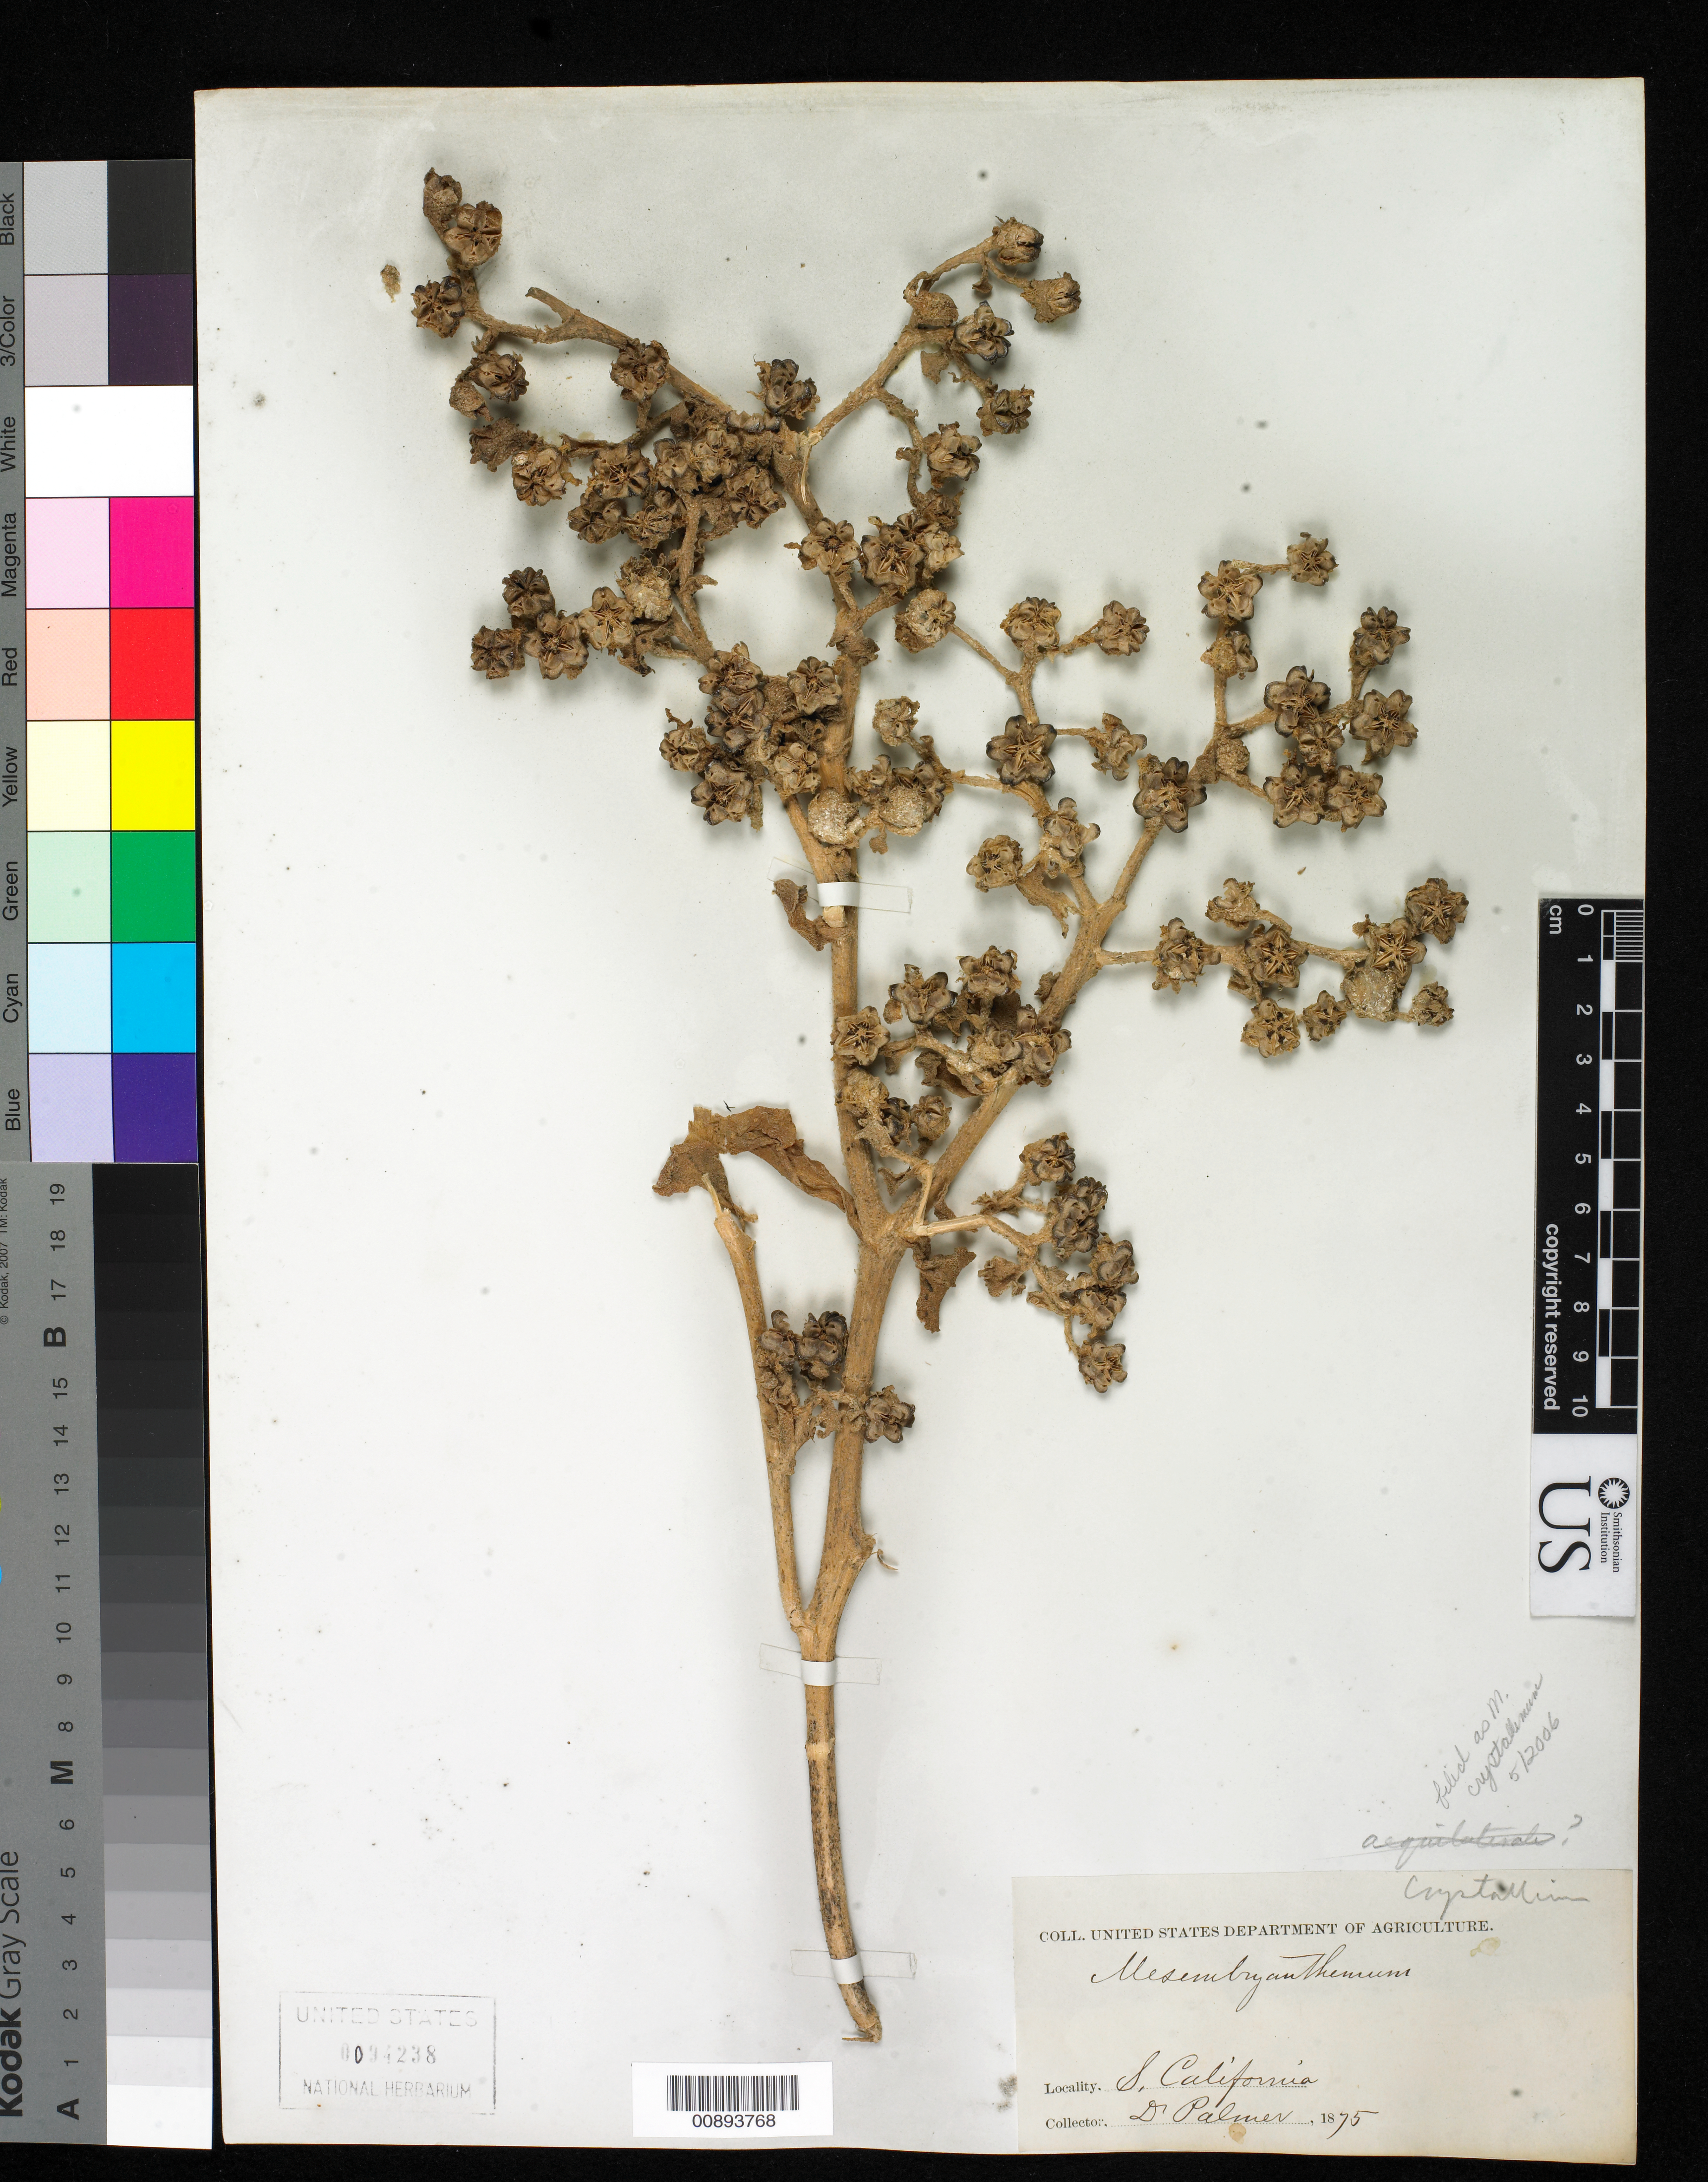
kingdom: Plantae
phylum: Tracheophyta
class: Magnoliopsida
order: Caryophyllales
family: Aizoaceae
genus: Mesembryanthemum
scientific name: Mesembryanthemum crystallinum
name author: L.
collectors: E. Palmer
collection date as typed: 1875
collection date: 1875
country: United States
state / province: California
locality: S. California.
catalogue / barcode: US 94238